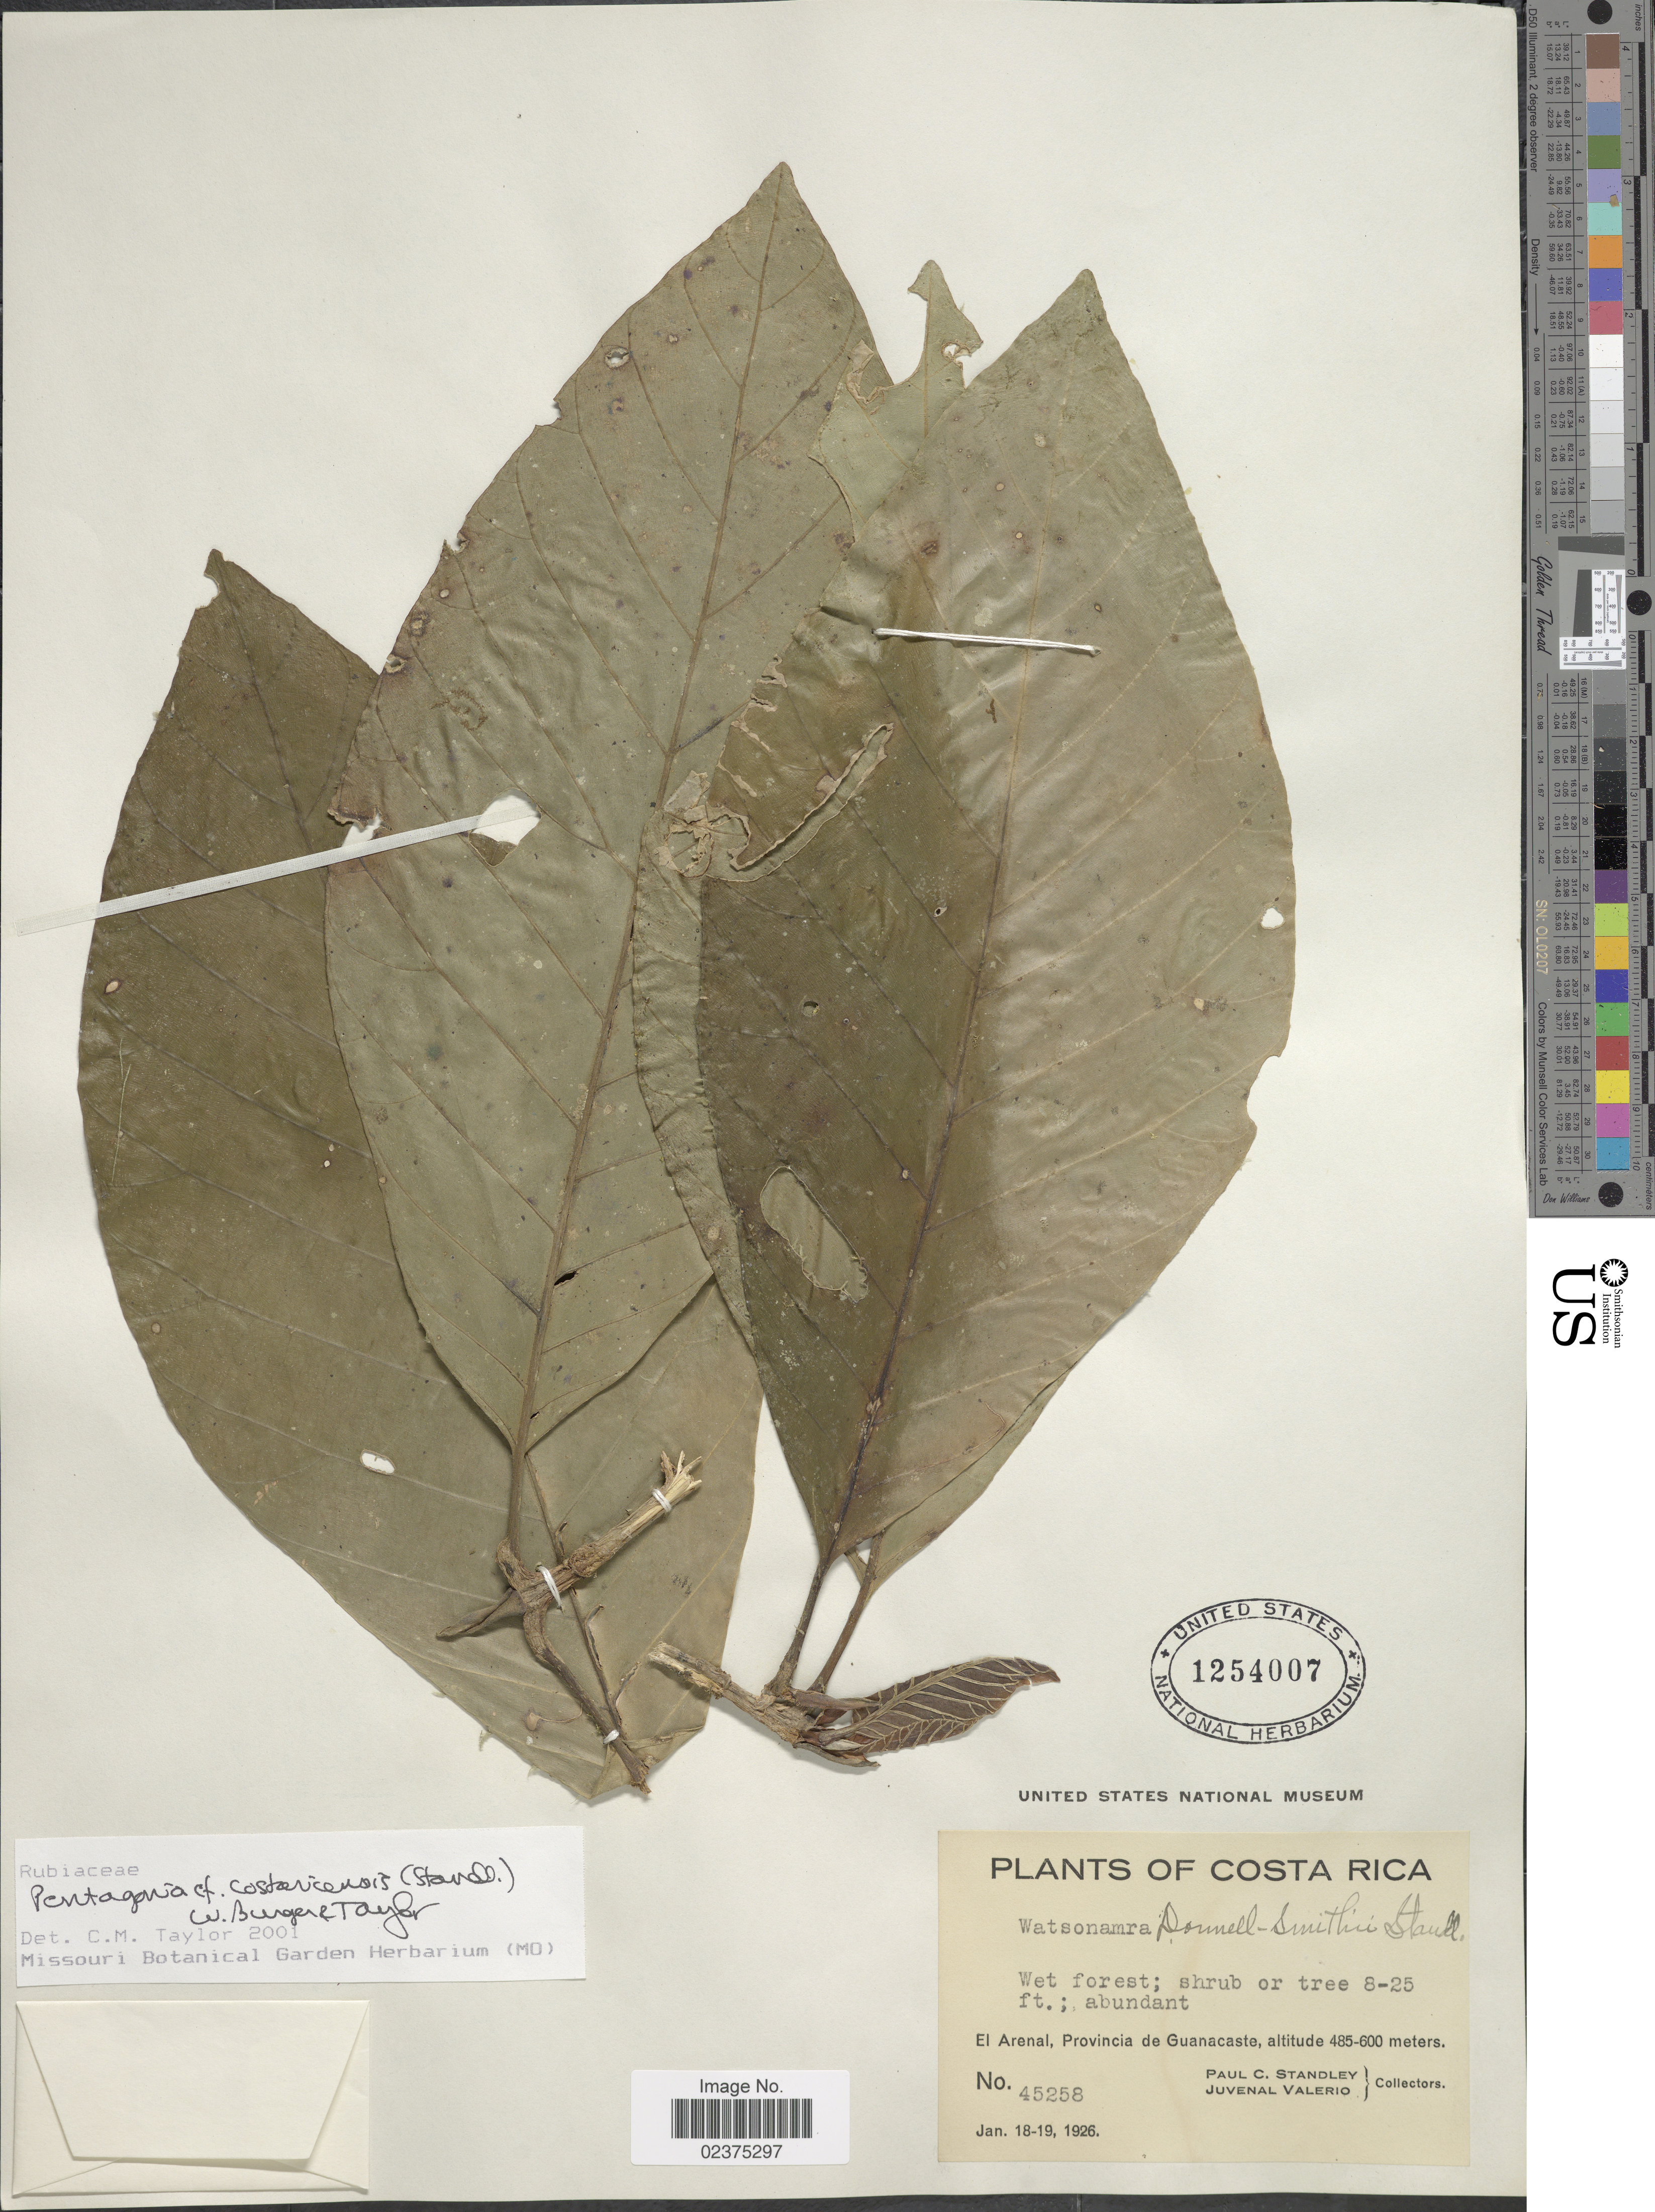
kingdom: Plantae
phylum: Tracheophyta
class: Magnoliopsida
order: Gentianales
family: Rubiaceae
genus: Pentagonia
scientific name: Pentagonia costaricensis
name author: (Standl.) W.C. Burger & C.M. Taylor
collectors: P. C. Standley & J. Valerio R.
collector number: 45258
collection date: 1926-01-18/1926-01-19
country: Costa Rica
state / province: Guanacaste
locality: Wet forest; El Arenal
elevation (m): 485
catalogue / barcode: US 1254007